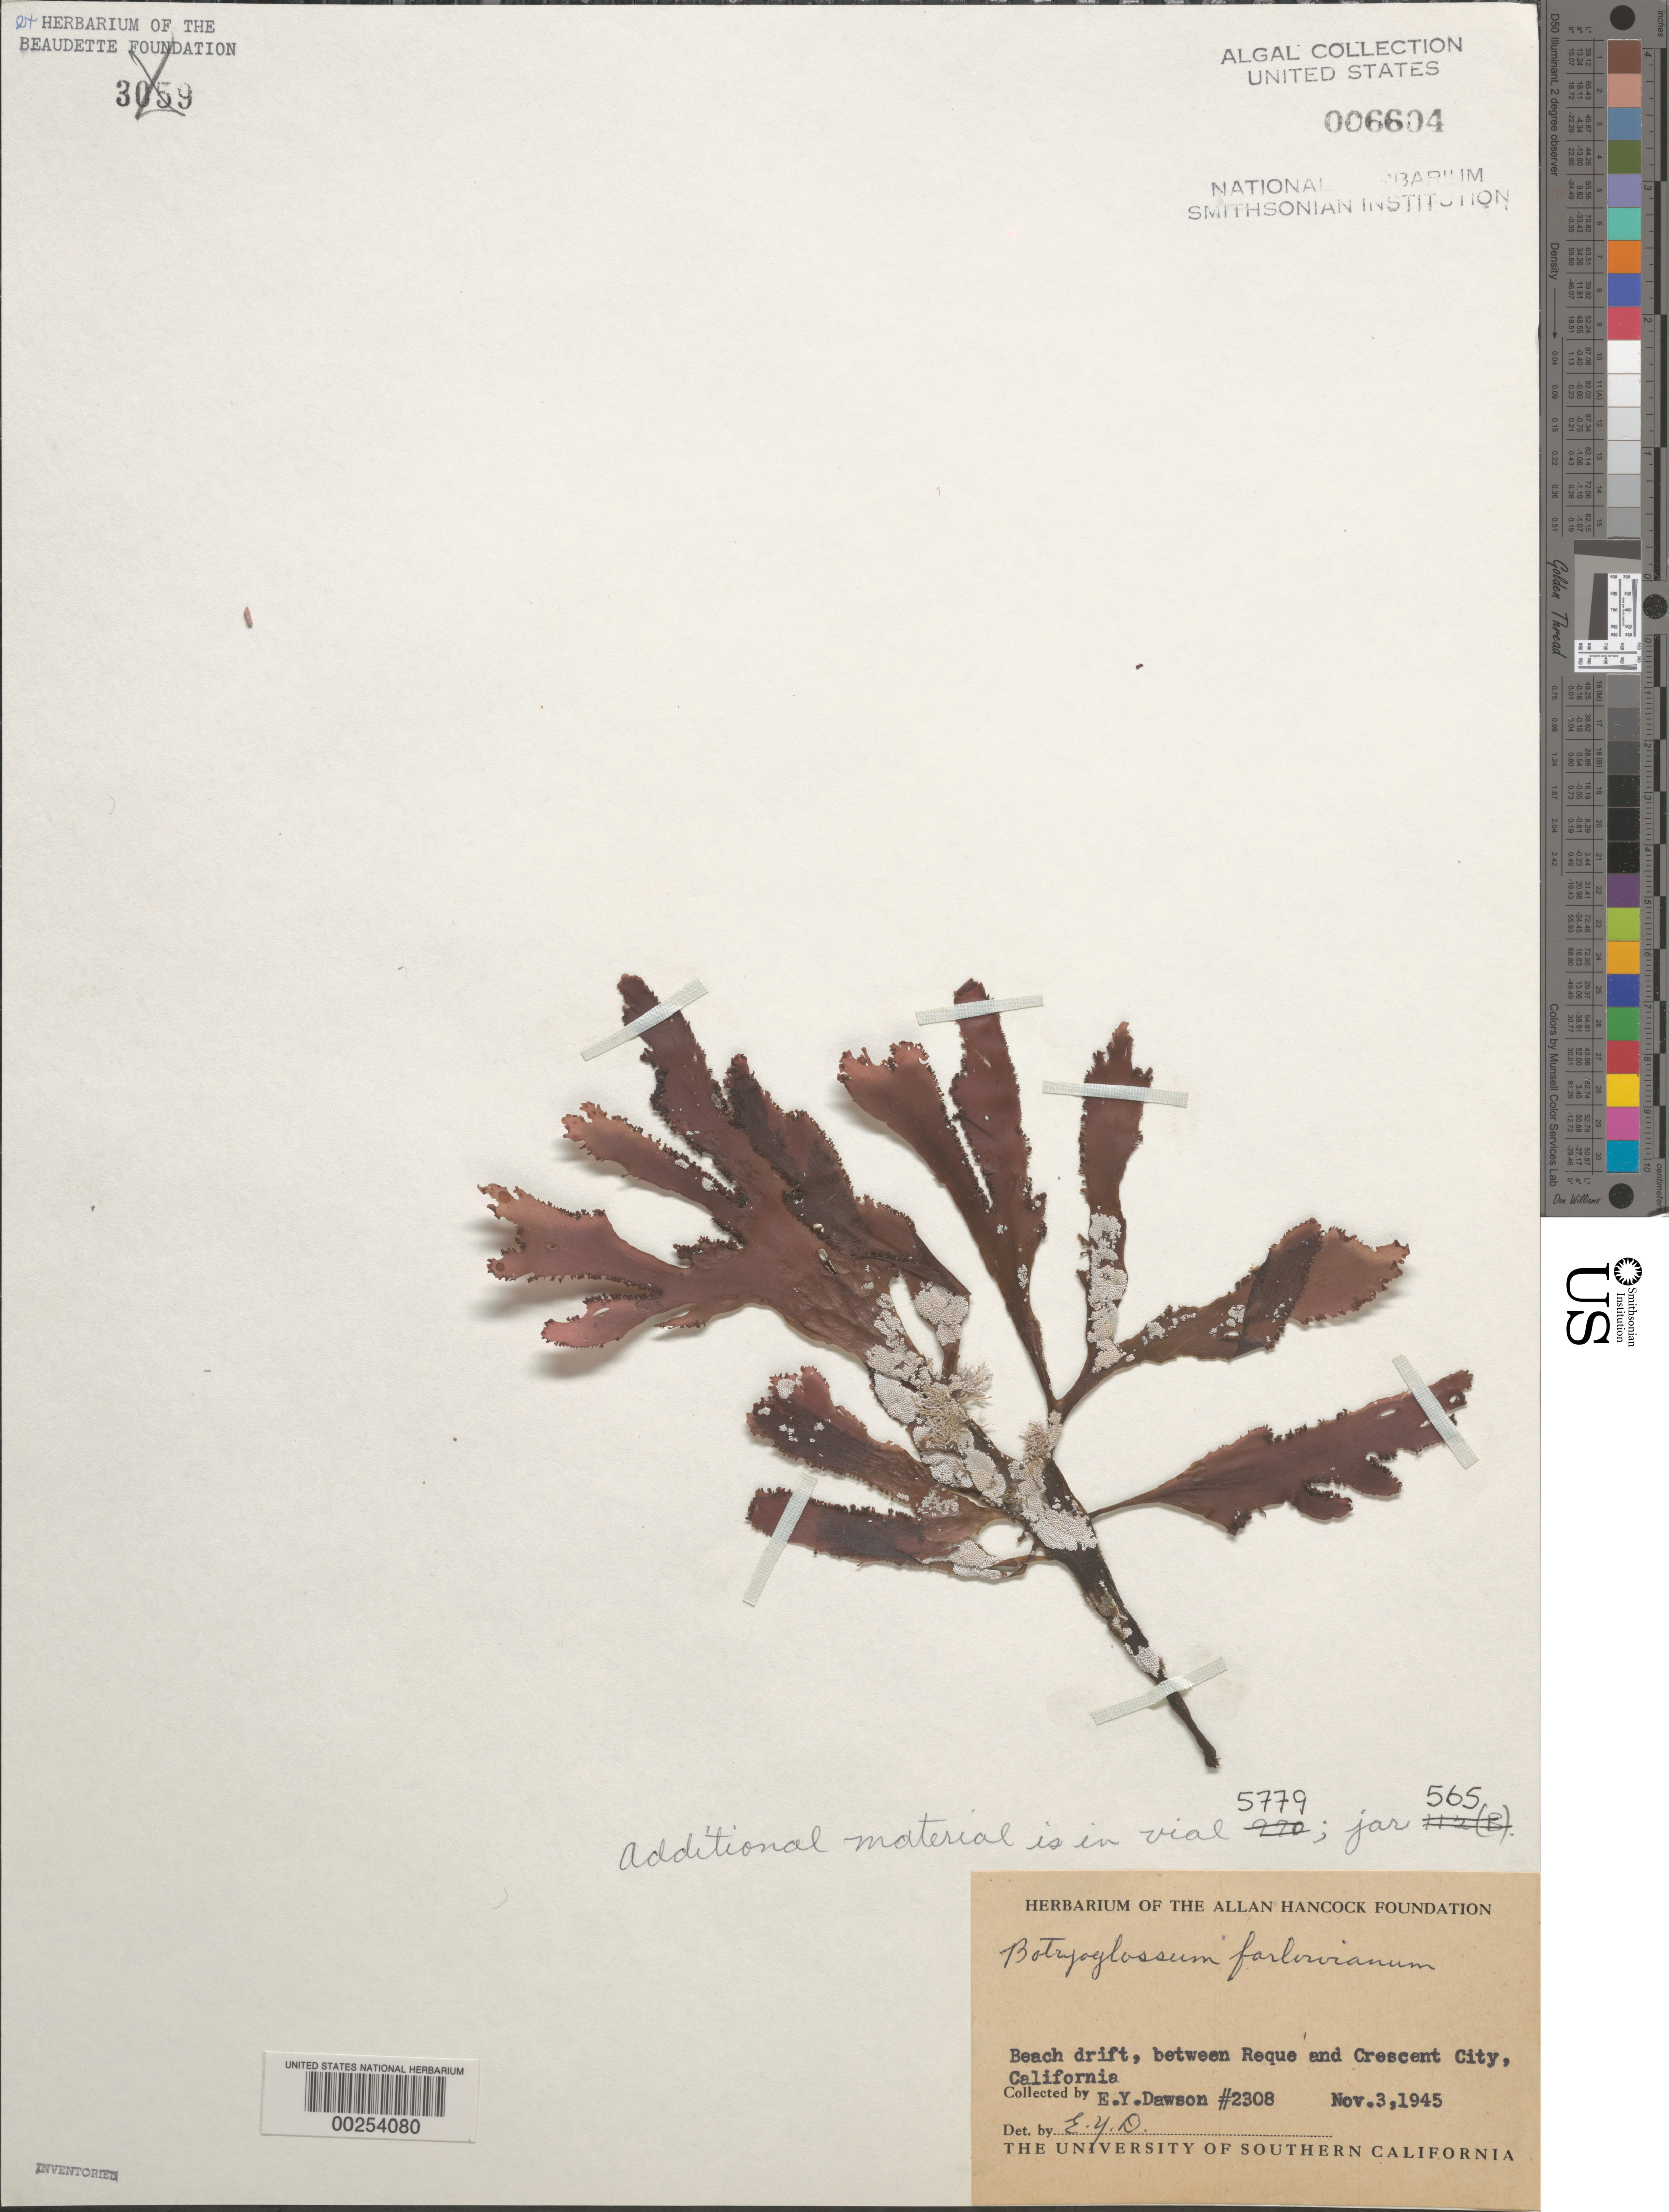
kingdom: Plantae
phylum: Rhodophyta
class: Florideophyceae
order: Ceramiales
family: Delesseriaceae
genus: Botryoglossum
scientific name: Botryoglossum farlowianum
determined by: Dawson, E. Y.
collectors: E. Y. Dawson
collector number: EYD 2308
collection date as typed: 03 Nov 1945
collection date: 1945-11-03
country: United States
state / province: California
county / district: Del Norte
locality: Between Reque and Crescent City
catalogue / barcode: US 6604